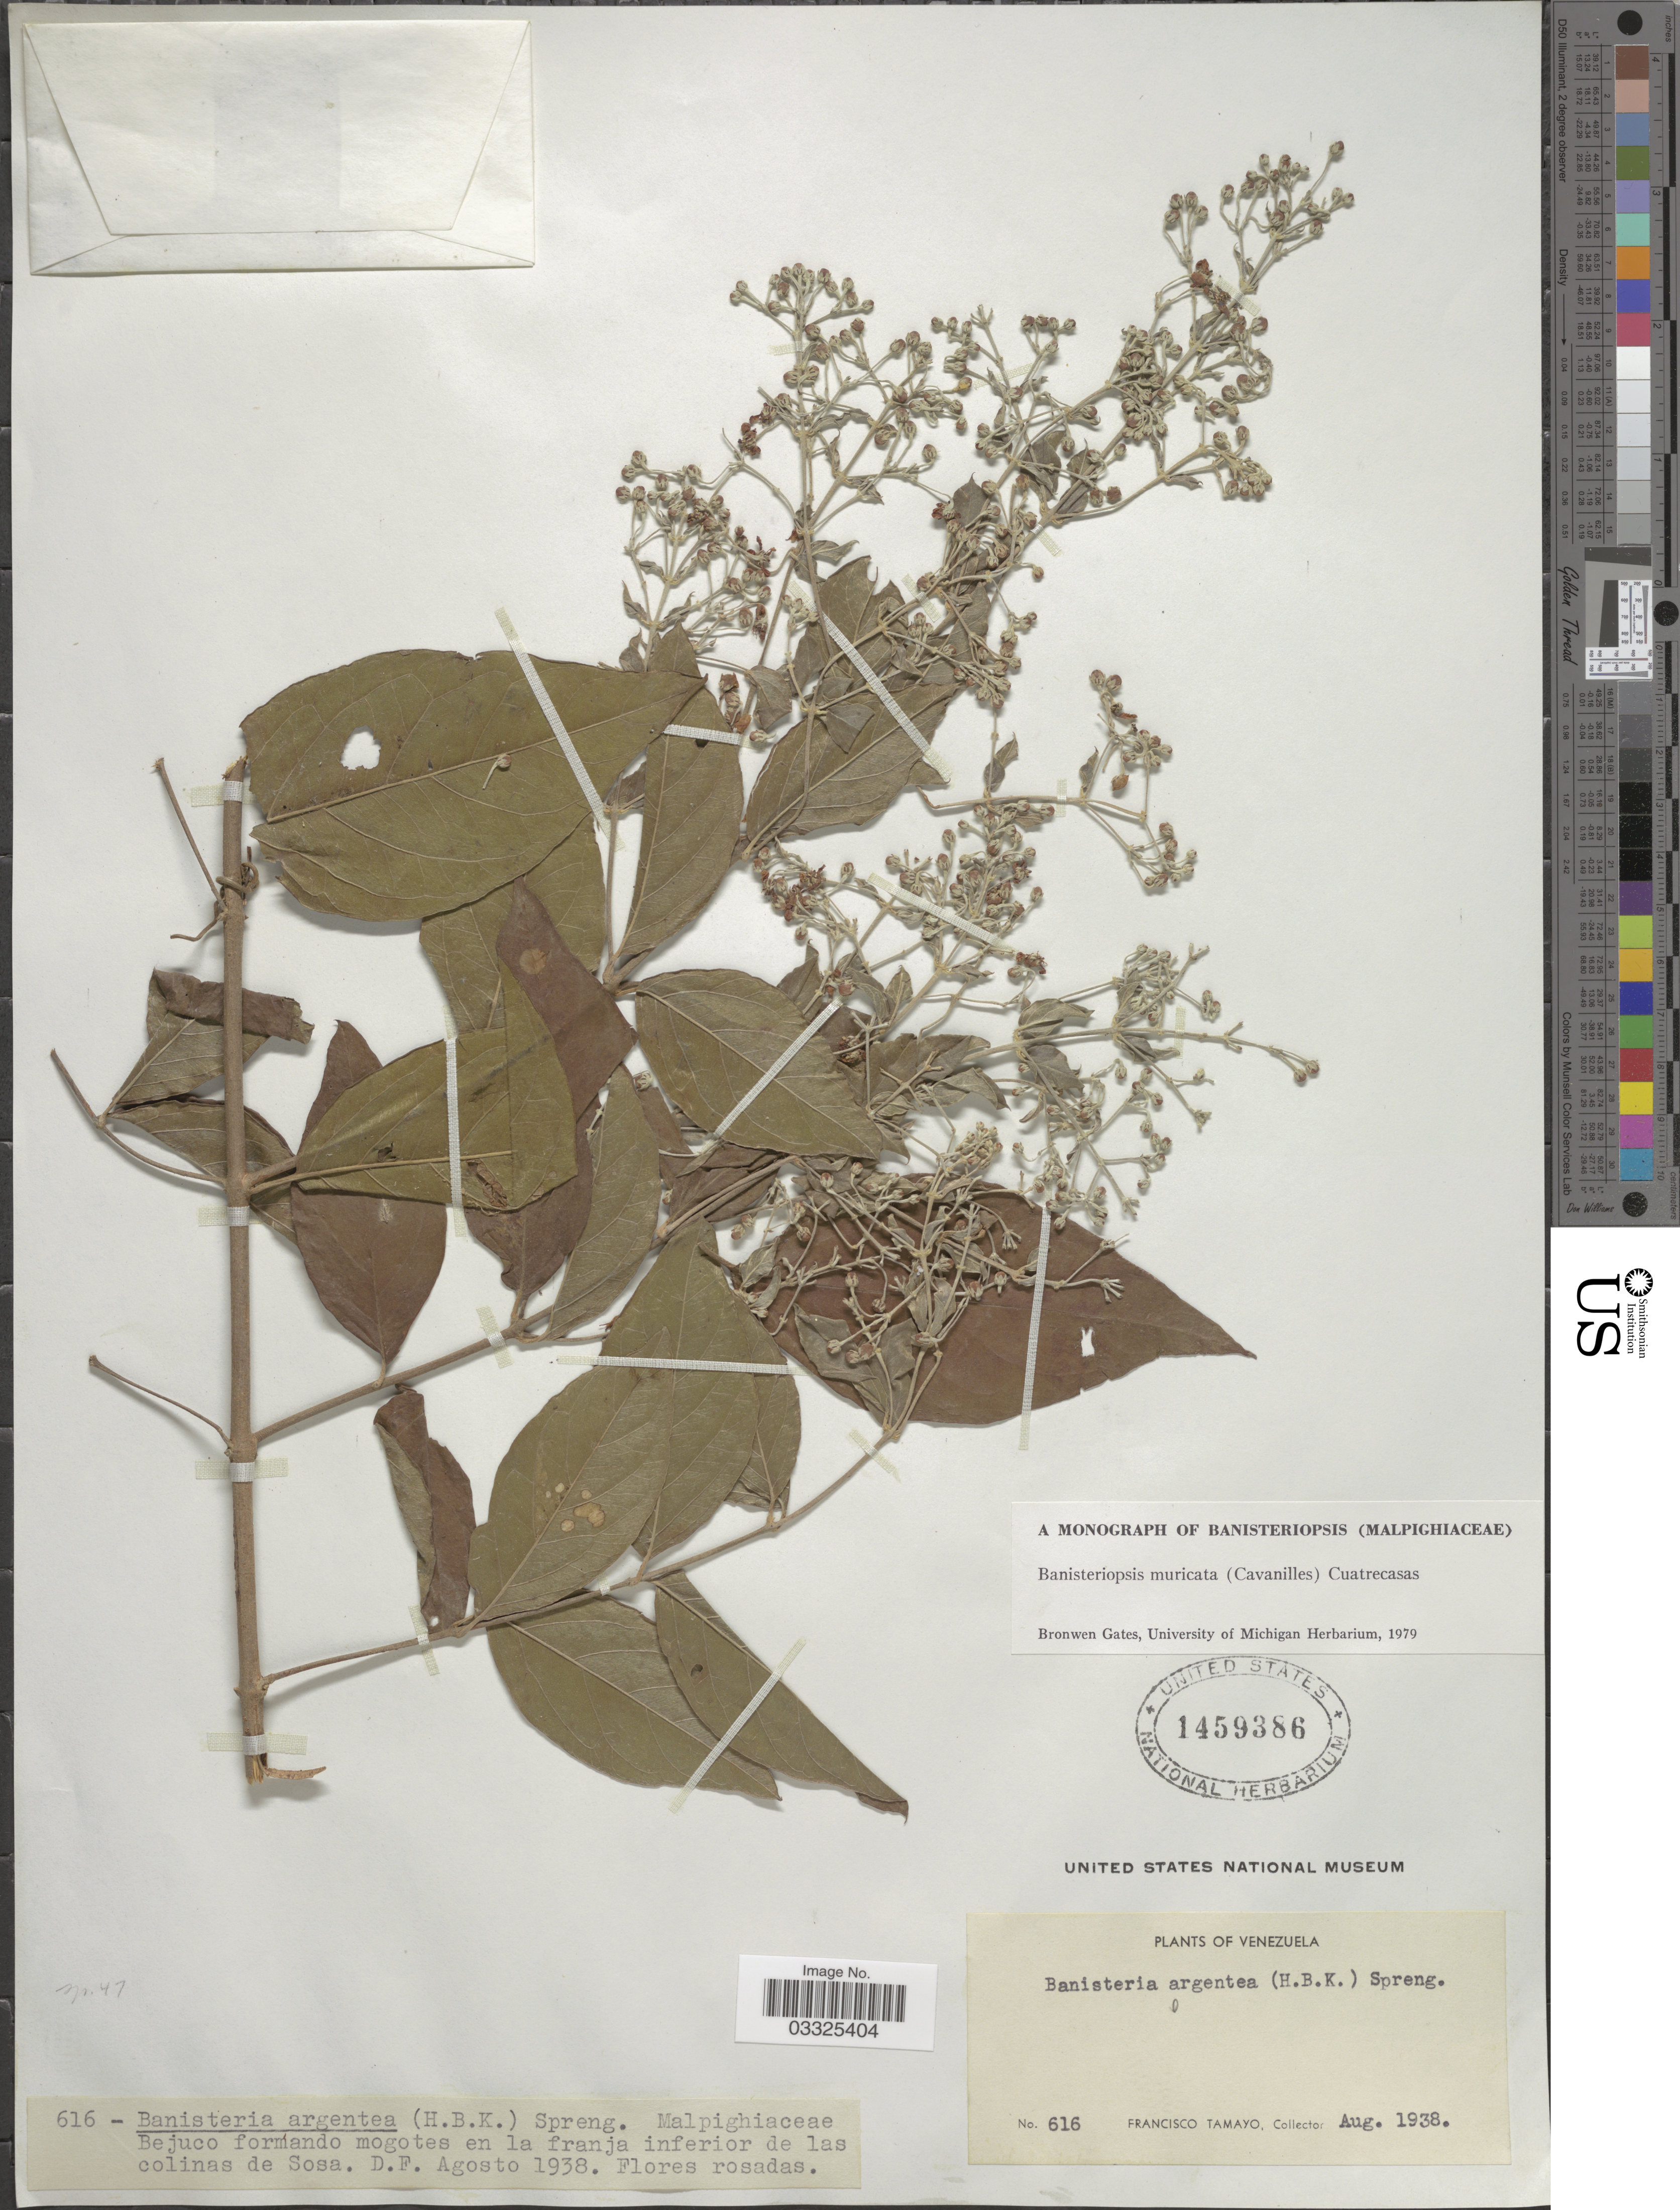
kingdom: Plantae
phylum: Tracheophyta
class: Magnoliopsida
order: Malpighiales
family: Malpighiaceae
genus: Banisteriopsis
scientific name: Banisteriopsis muricata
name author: (Cav.) Cuatrec.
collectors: F. Tamayo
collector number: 616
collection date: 1938-08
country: Venezuela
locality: Bejuco fromando mogota en la franja inferior de las colinas de Sosa, D.F.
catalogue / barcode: US 1459386